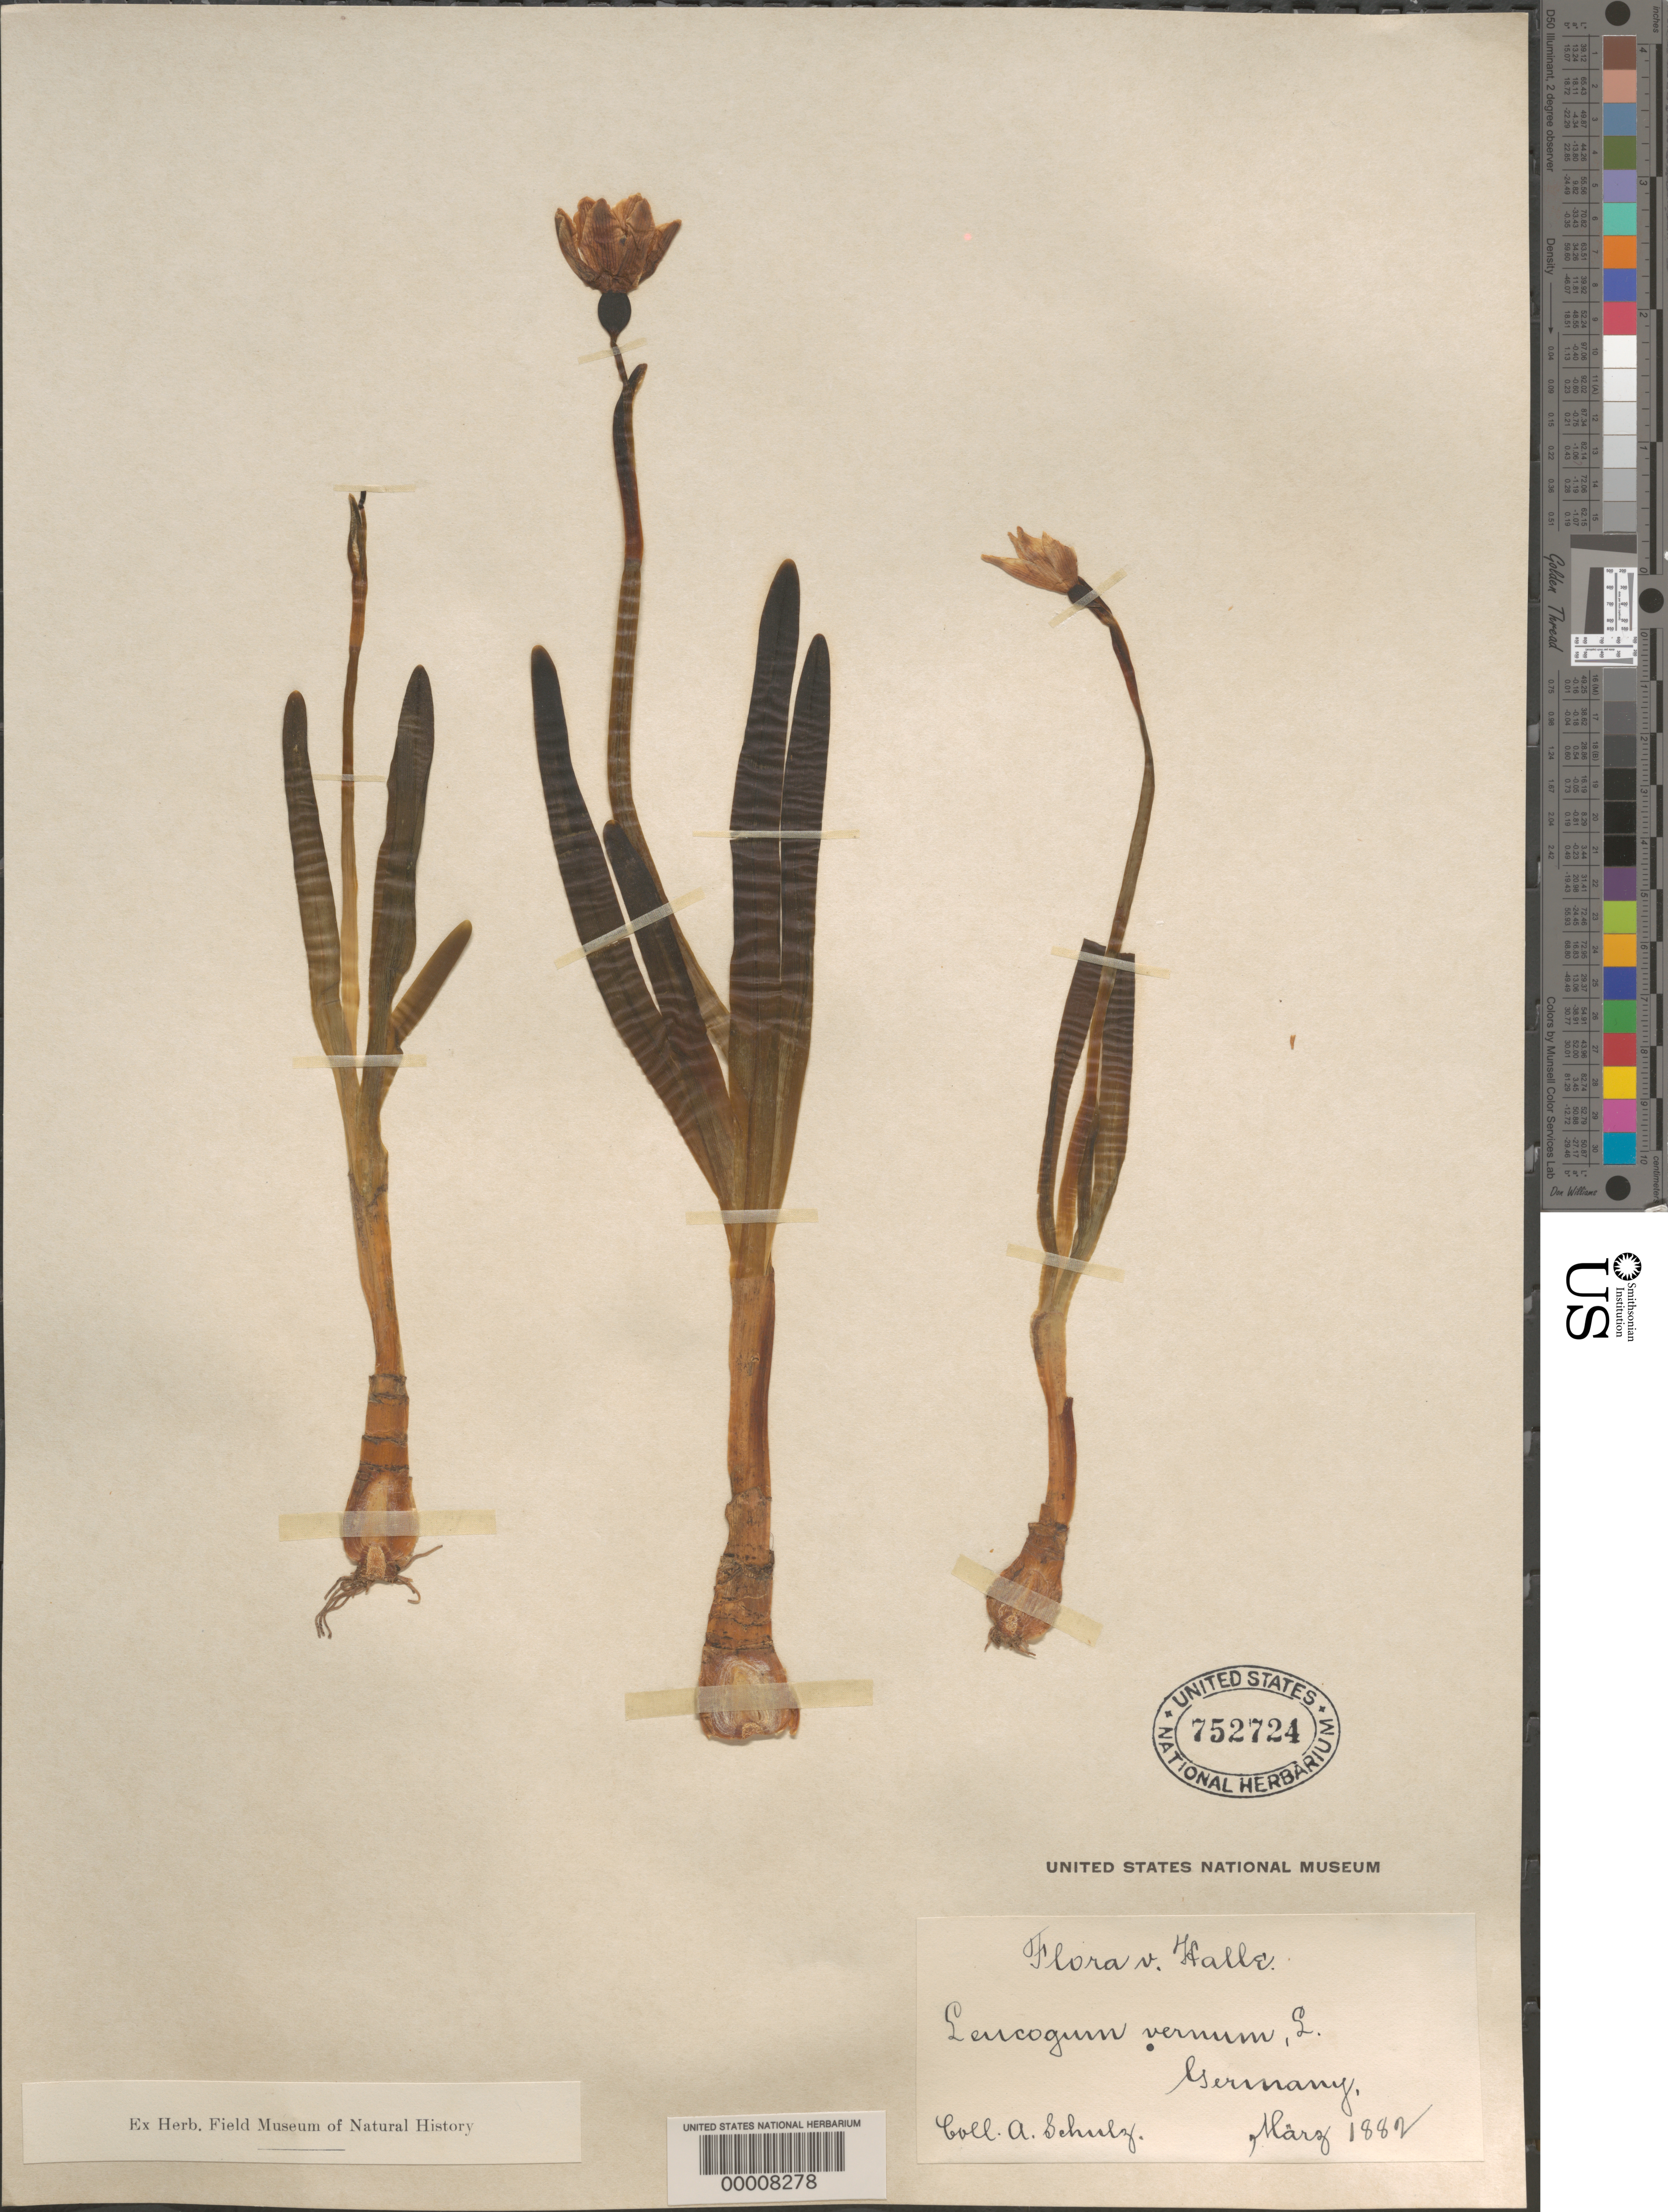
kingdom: Plantae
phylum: Tracheophyta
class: Liliopsida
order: Asparagales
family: Amaryllidaceae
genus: Leucojum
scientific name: Leucojum vernum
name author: L.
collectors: A. Schulz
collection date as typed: Mar 1882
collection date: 1882-03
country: Germany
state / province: Sachsen-Anhalt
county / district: Halle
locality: Halle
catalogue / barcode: US 752724